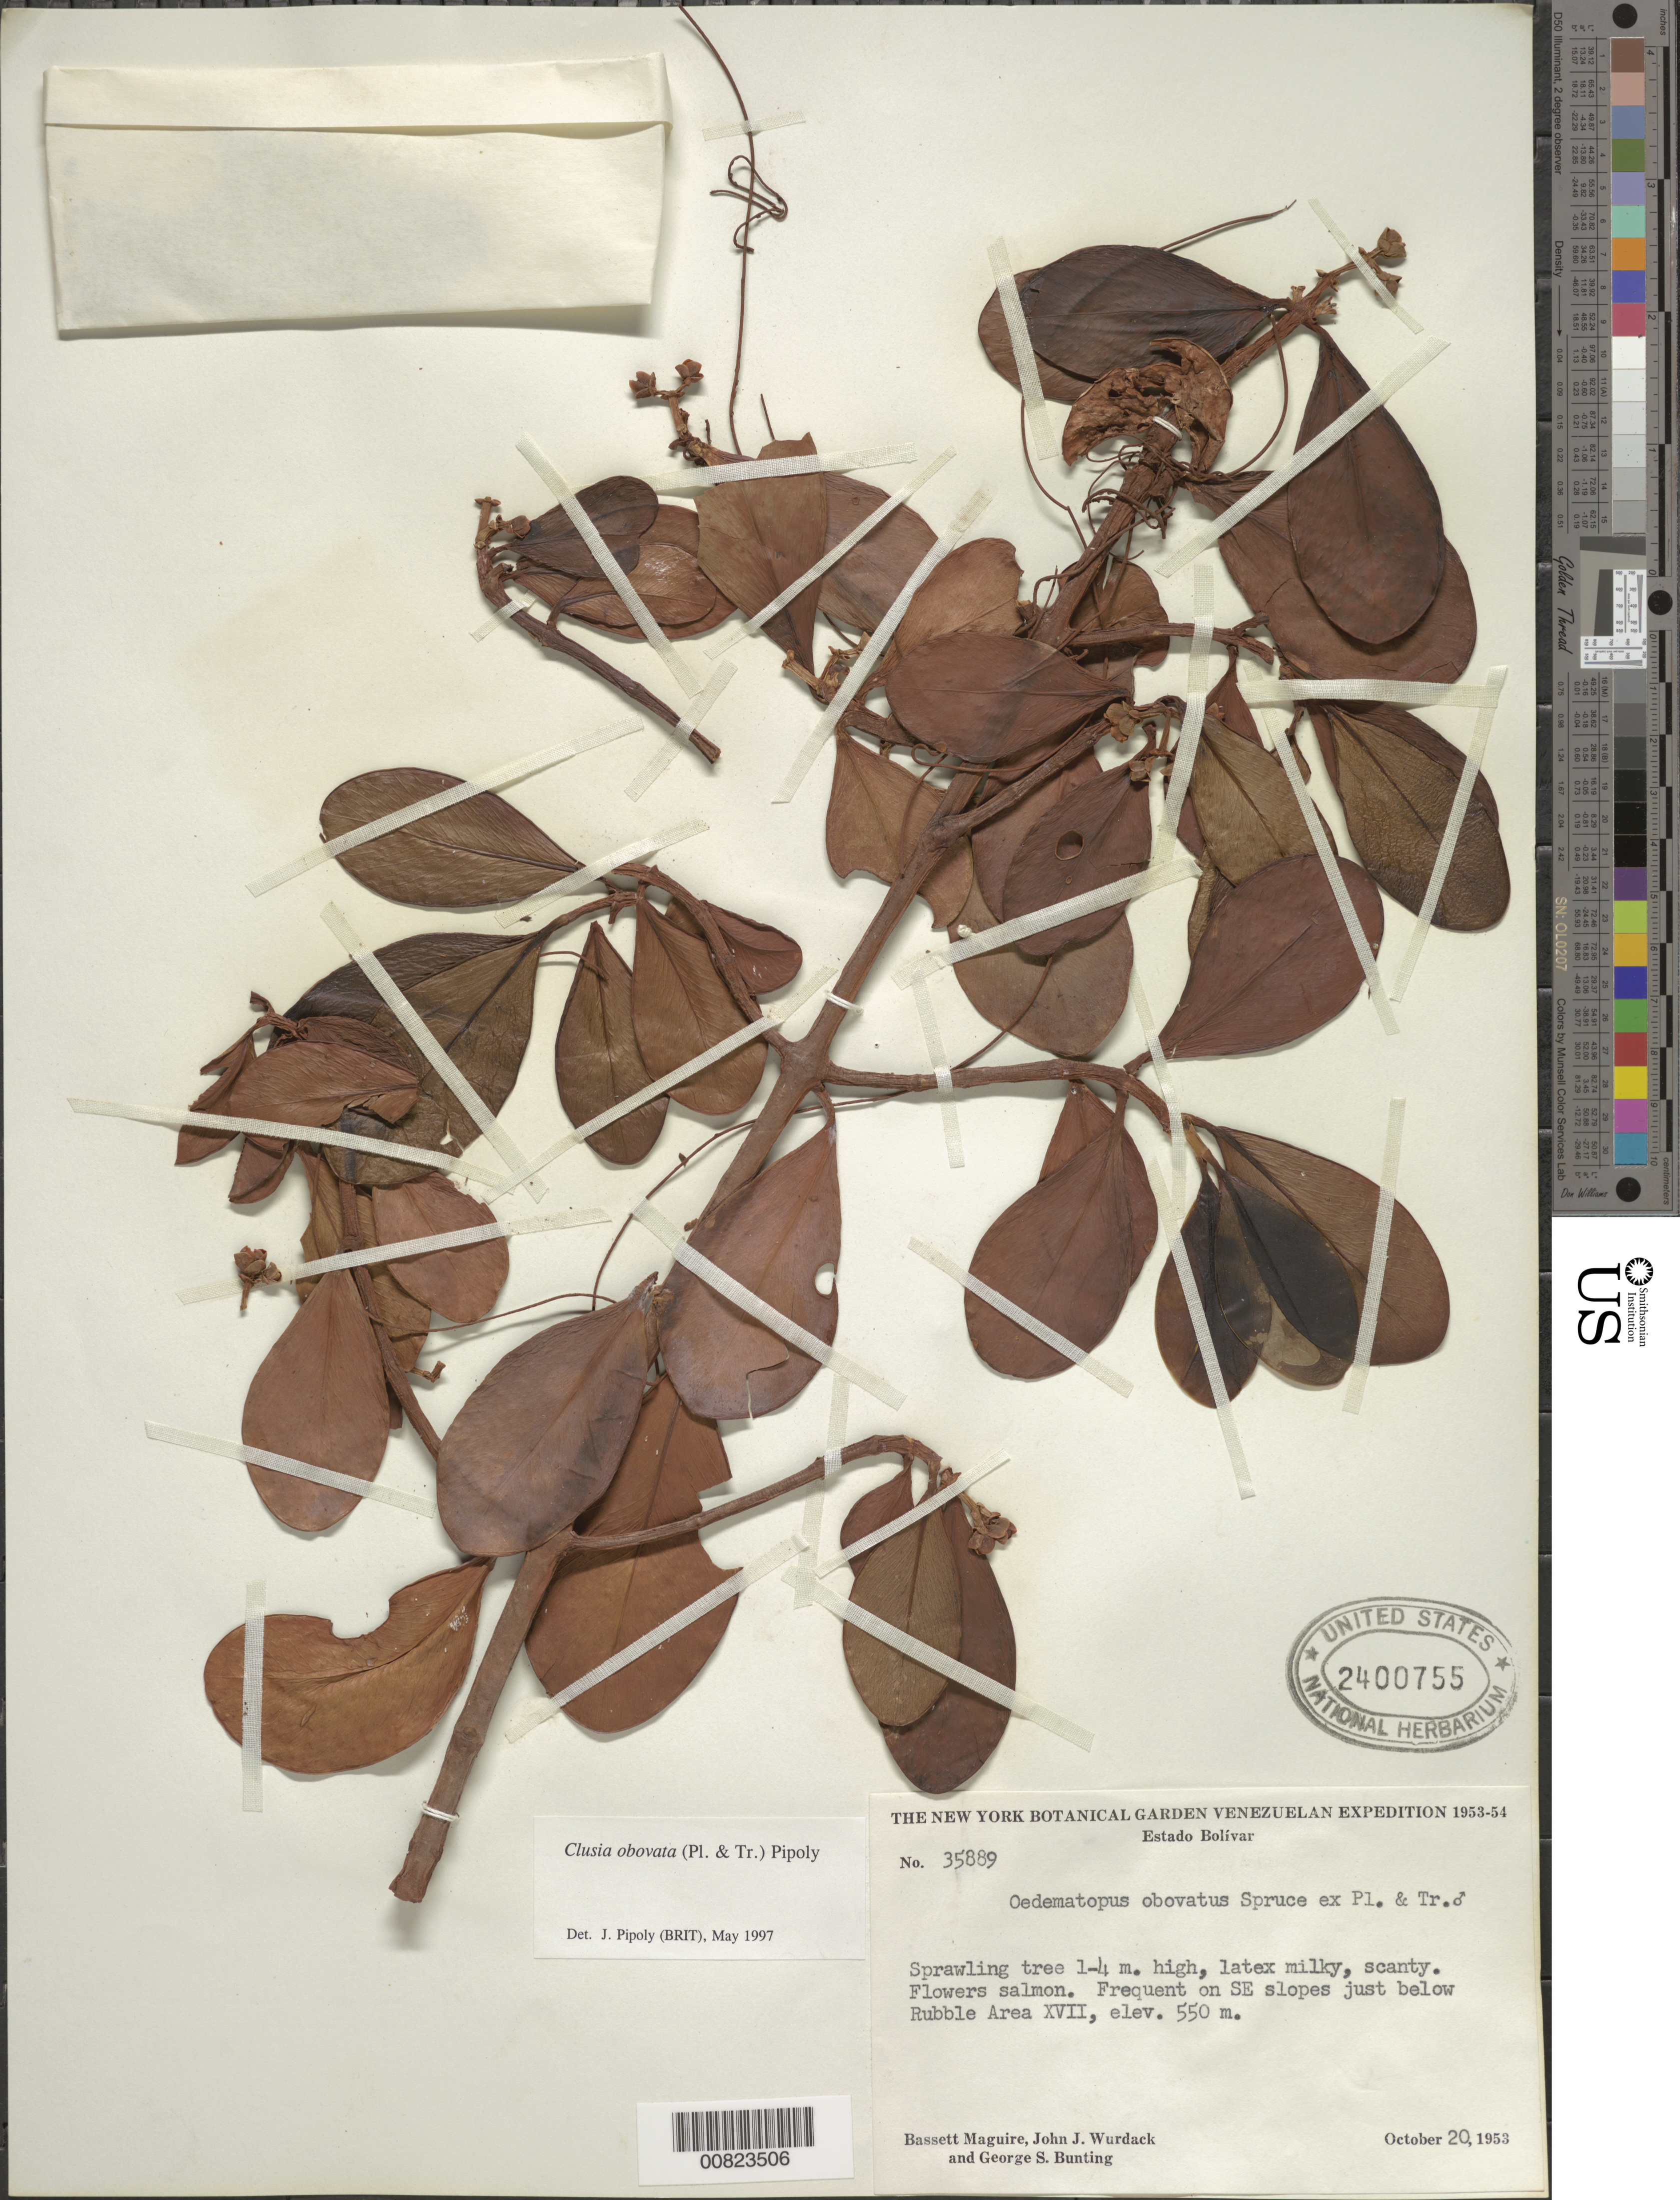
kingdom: Plantae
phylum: Tracheophyta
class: Magnoliopsida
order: Malpighiales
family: Clusiaceae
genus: Clusia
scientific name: Clusia obovata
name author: (Spruce ex Planch. & Triana) Pipoly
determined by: Pipoly, J. J., III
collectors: B. Maguire, J. J. Wurdack & G. S. Bunting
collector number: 35889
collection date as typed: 20-Oct-53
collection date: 1953-10-20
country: Venezuela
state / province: Bolívar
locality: Cerro Altamira, 10 km E of Ciudad Piar, SE slopes, just below Rubble Area XVIII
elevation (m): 550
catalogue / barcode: US 2400755